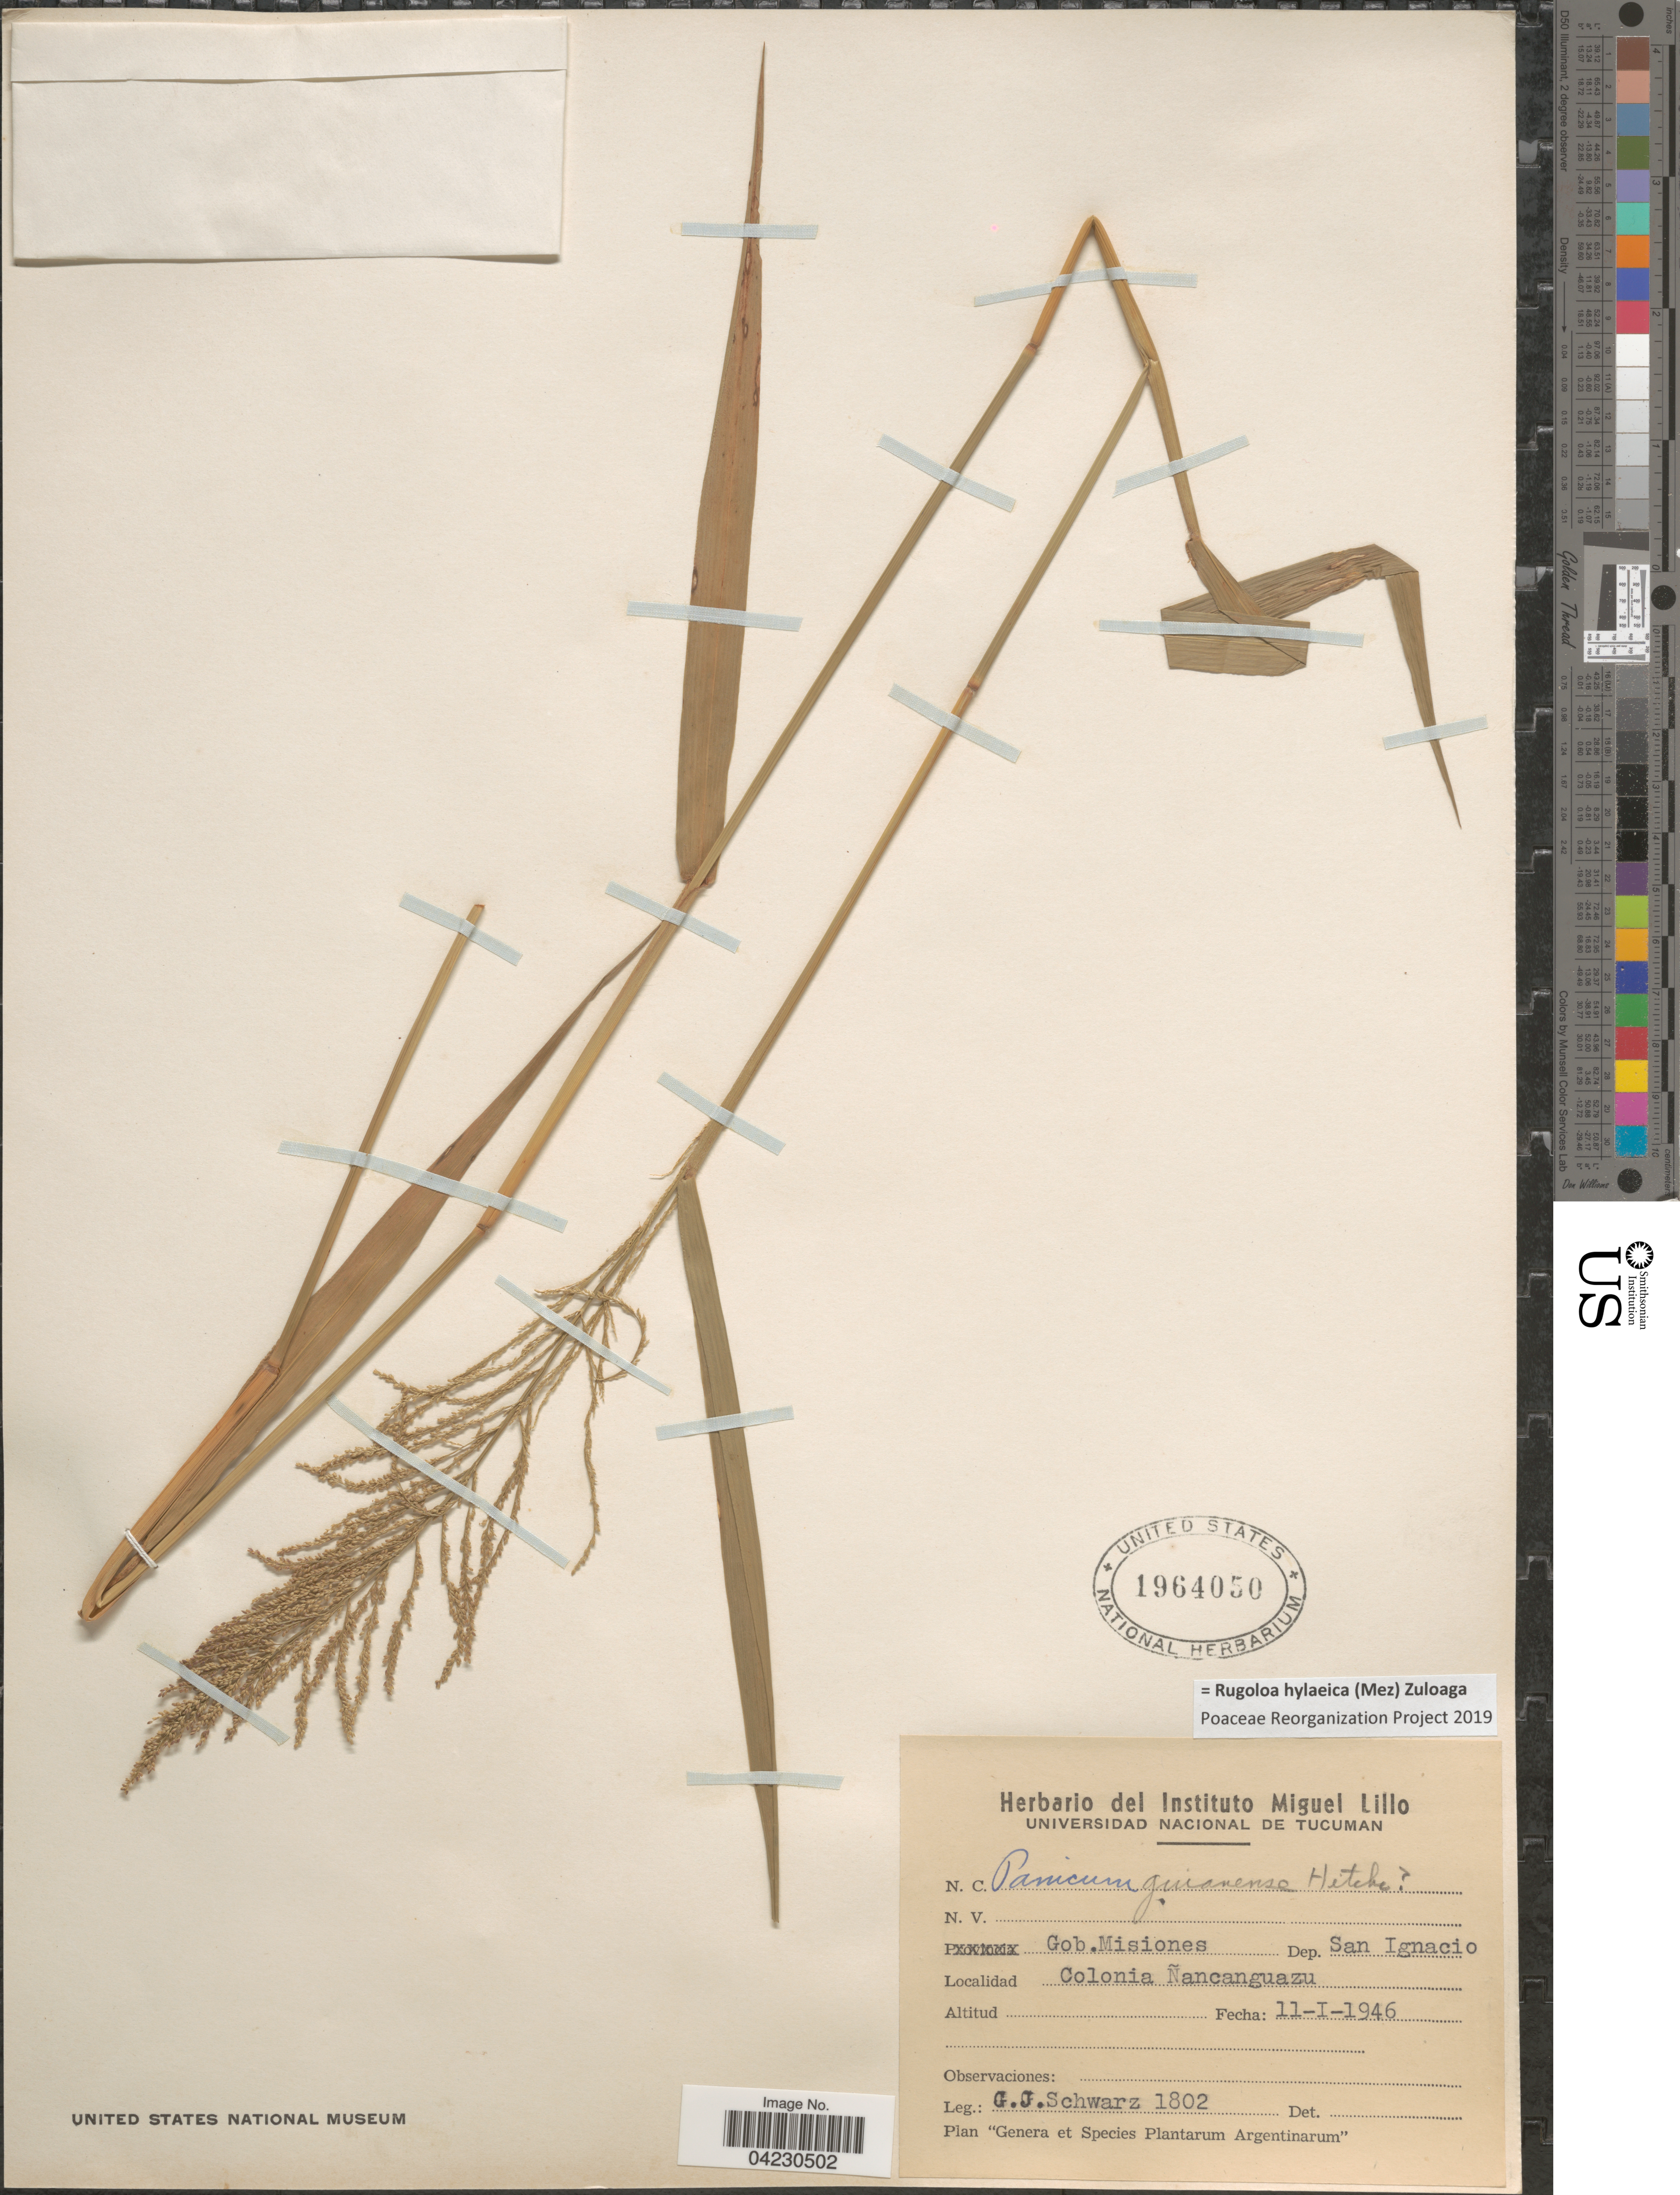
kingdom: Plantae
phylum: Tracheophyta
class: Liliopsida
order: Poales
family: Poaceae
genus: Rugoloa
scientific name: Rugoloa hylaeica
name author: (Mez) Zuloaga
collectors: G. J. Schwarz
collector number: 1802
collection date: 1946-01-11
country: Argentina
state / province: Misiones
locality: Gob. Misiones. Dep. San Ignacio. Colonia Ñancanguazu.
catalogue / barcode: US 1964050